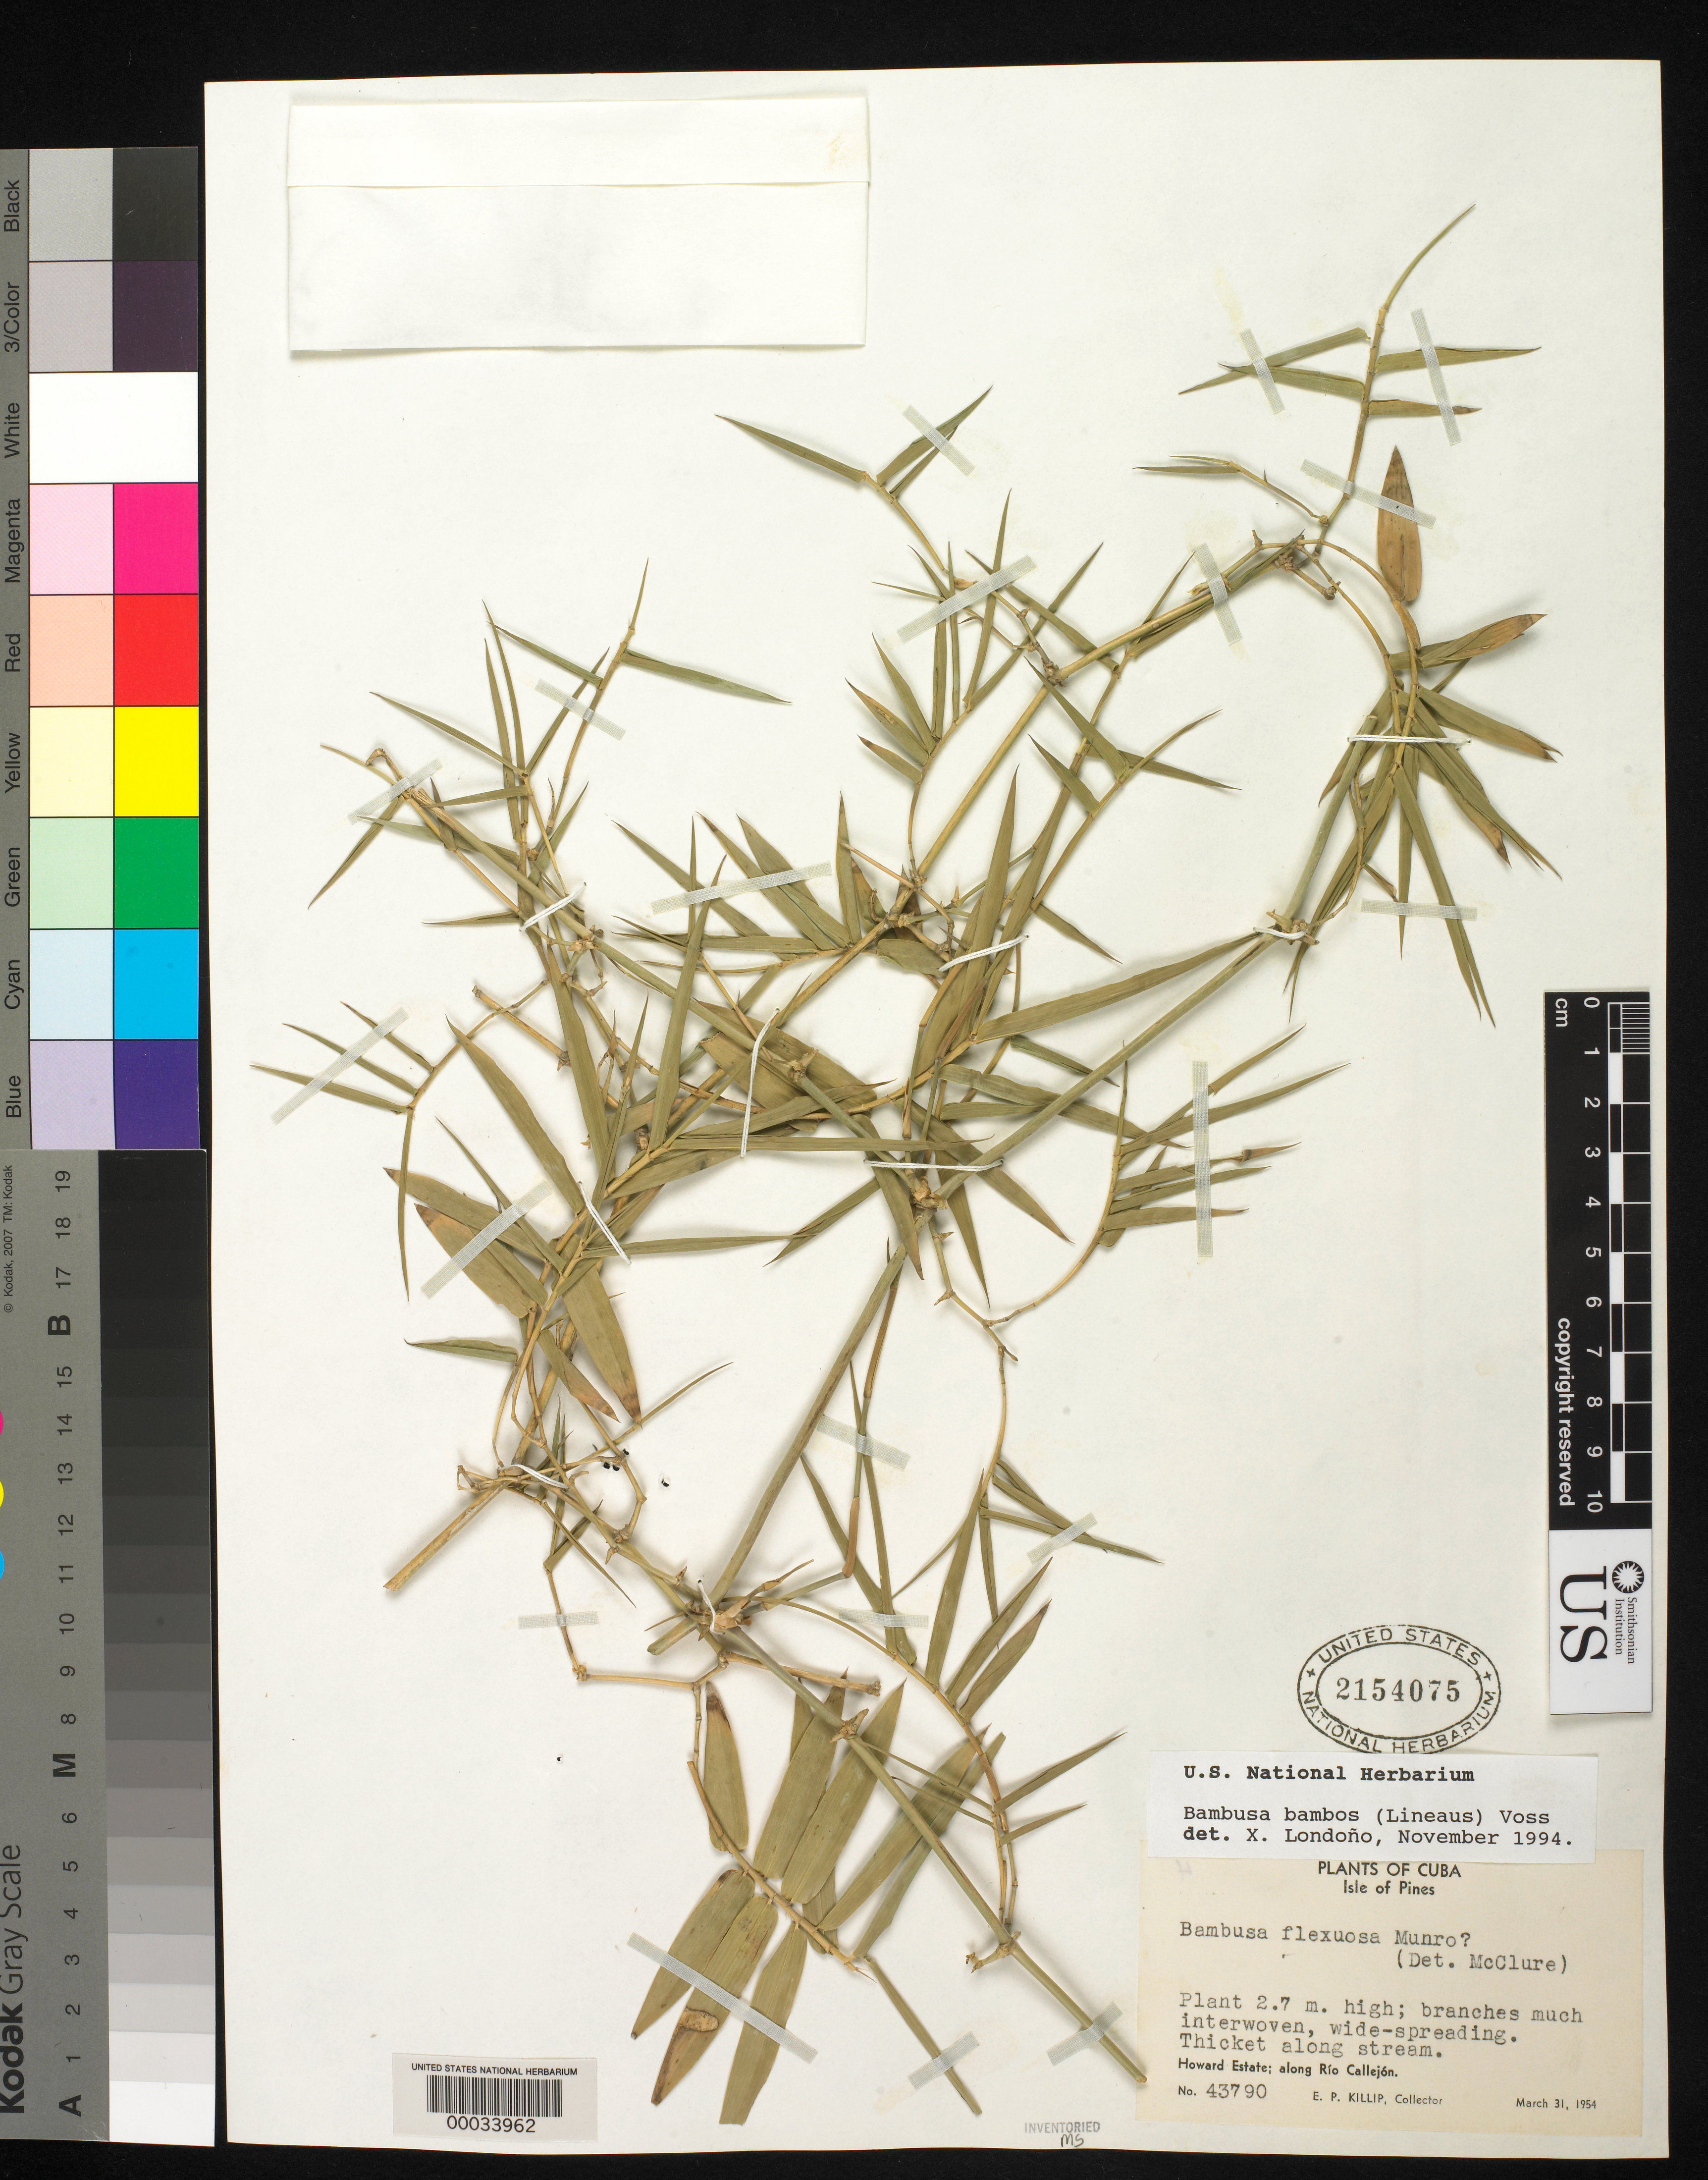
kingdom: Plantae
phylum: Tracheophyta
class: Liliopsida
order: Poales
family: Poaceae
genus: Bambusa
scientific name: Bambusa bambos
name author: (L.) Voss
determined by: Londoño, X., (TULV), Jardin Botanico "Juan Maria Cespedes"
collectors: E. P. Killip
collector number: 43790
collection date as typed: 31 Mar 1954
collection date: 1954-03-31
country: Cuba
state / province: Isla de La Juventud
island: Isla de La Juventud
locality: Howard estate-rio callejon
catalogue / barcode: US 2154075